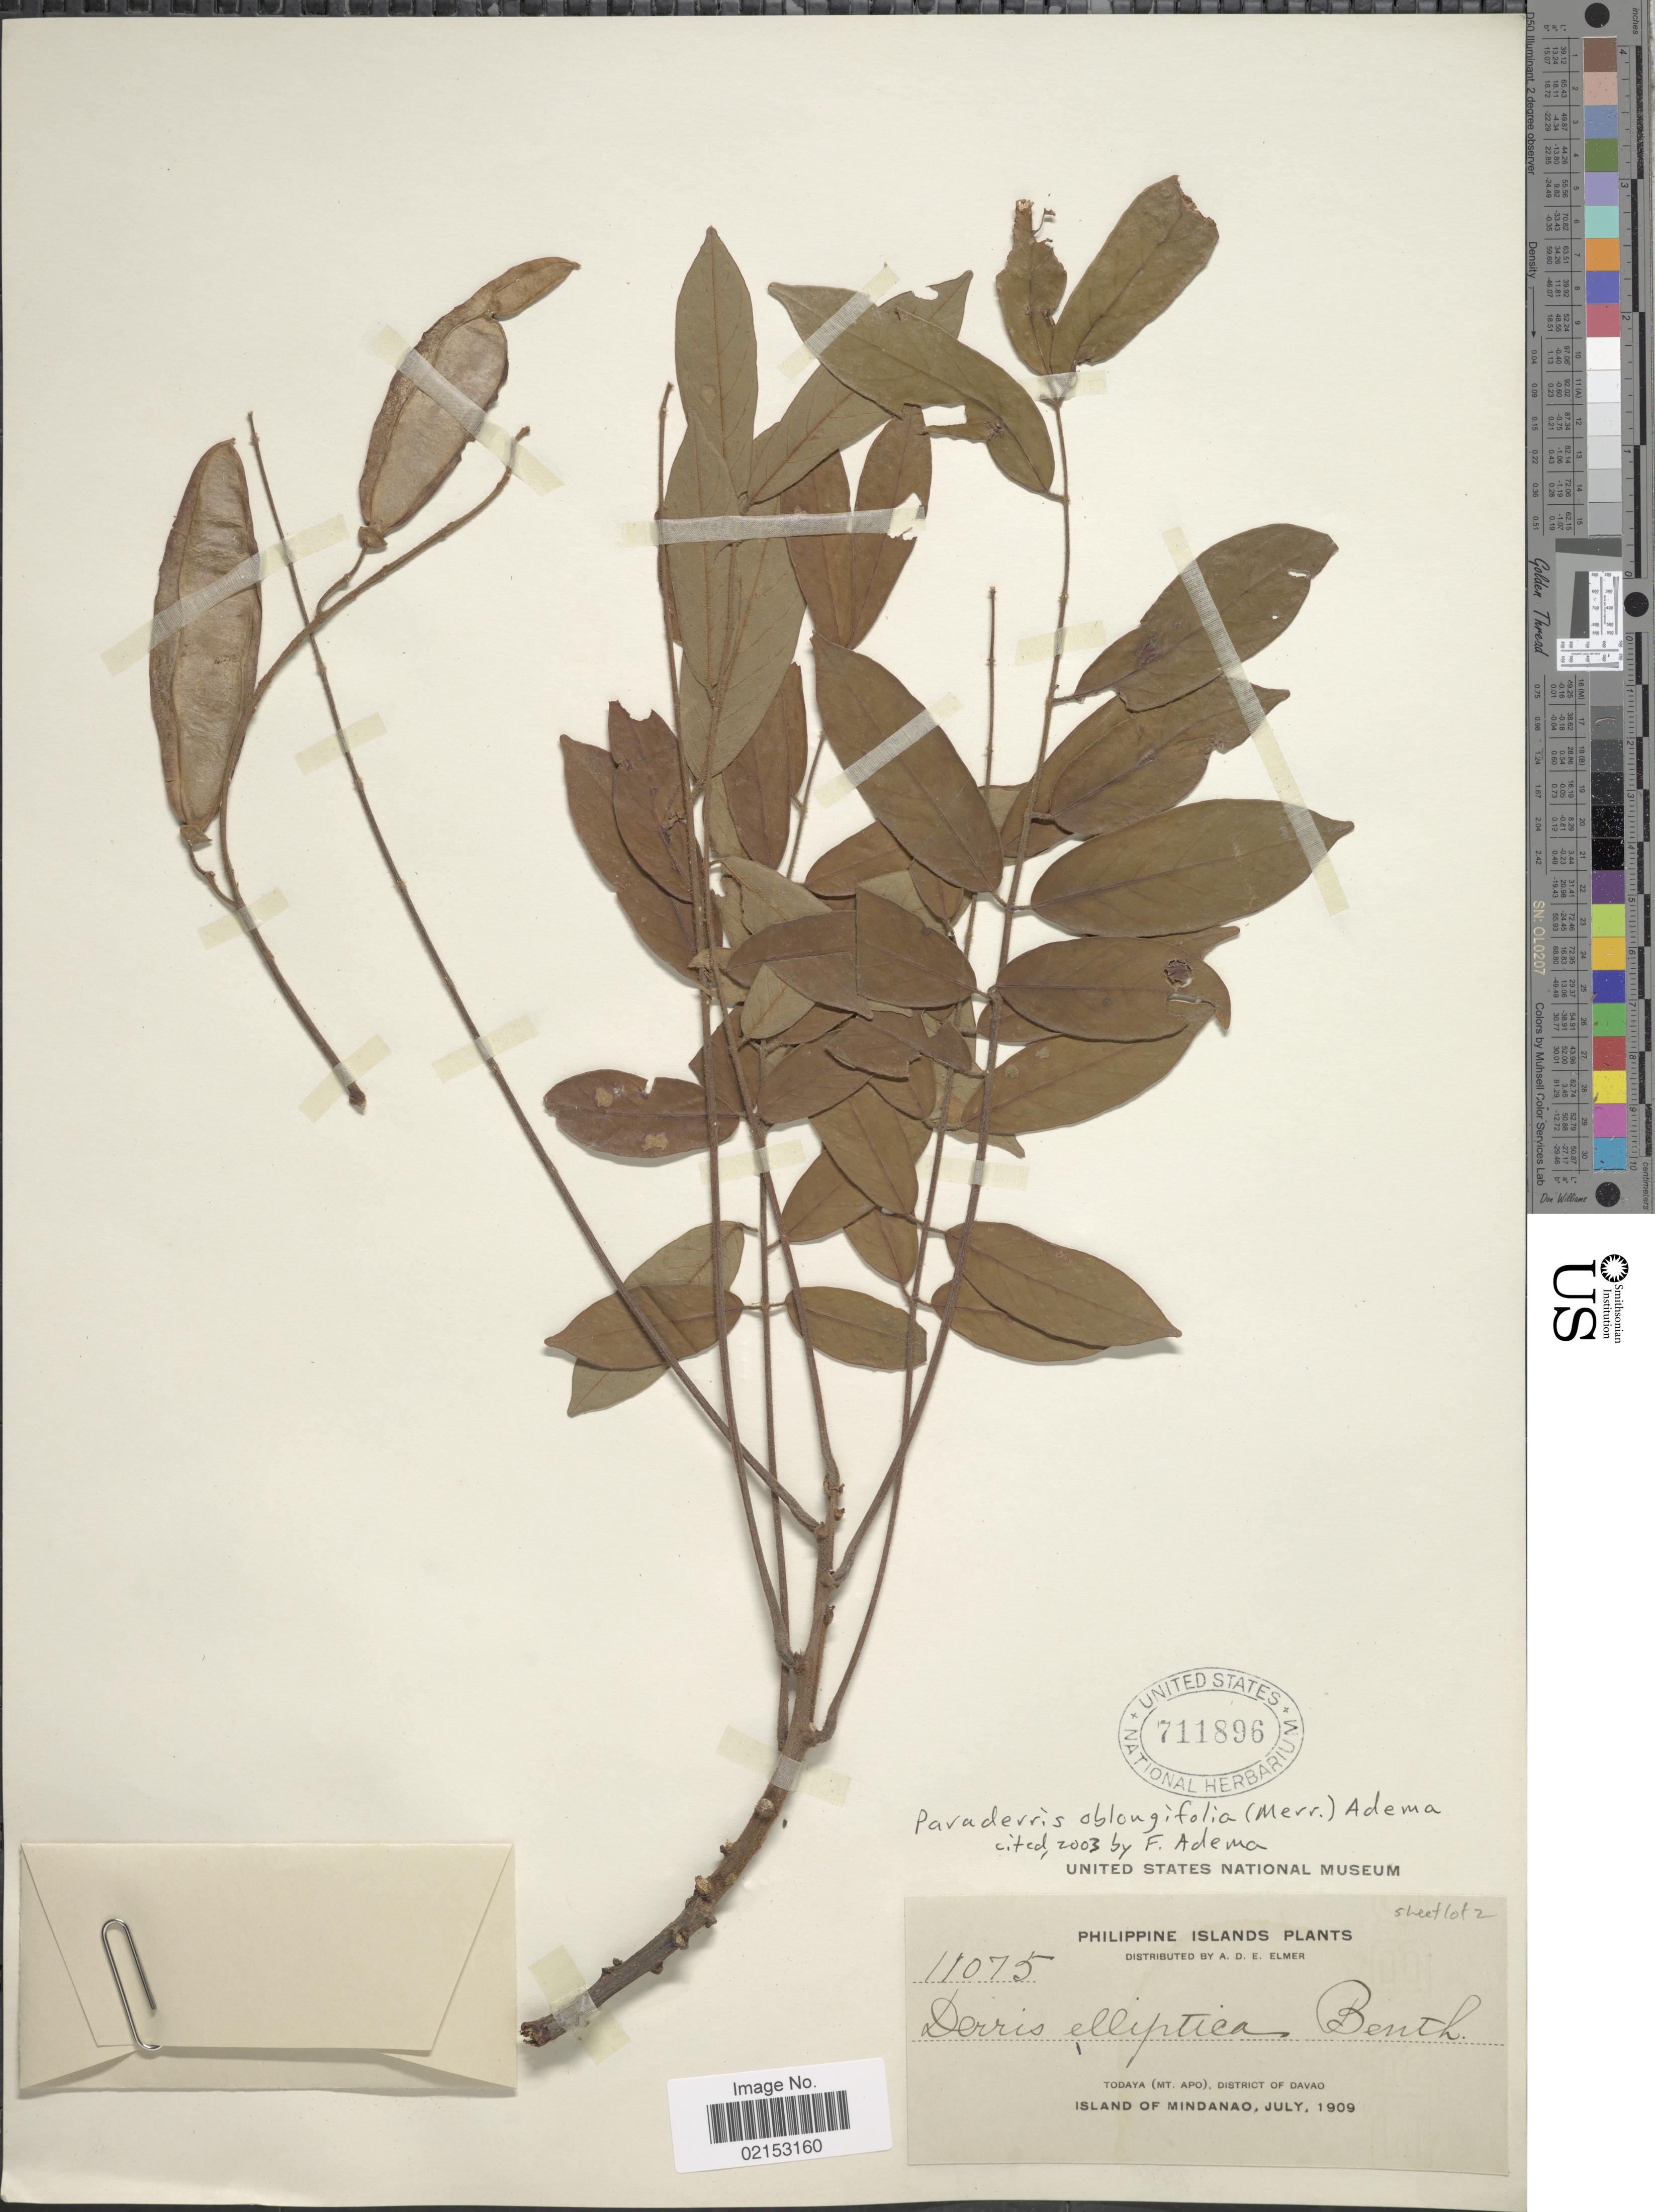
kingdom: Plantae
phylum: Tracheophyta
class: Magnoliopsida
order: Fabales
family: Fabaceae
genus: Derris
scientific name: Derris oblongifolia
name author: Merr.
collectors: A. D. E. Elmer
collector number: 11075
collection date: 1909-07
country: Philippines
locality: Todaya (Mt. Apo), District of Davao, Island of Mindanao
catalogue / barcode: US 711896